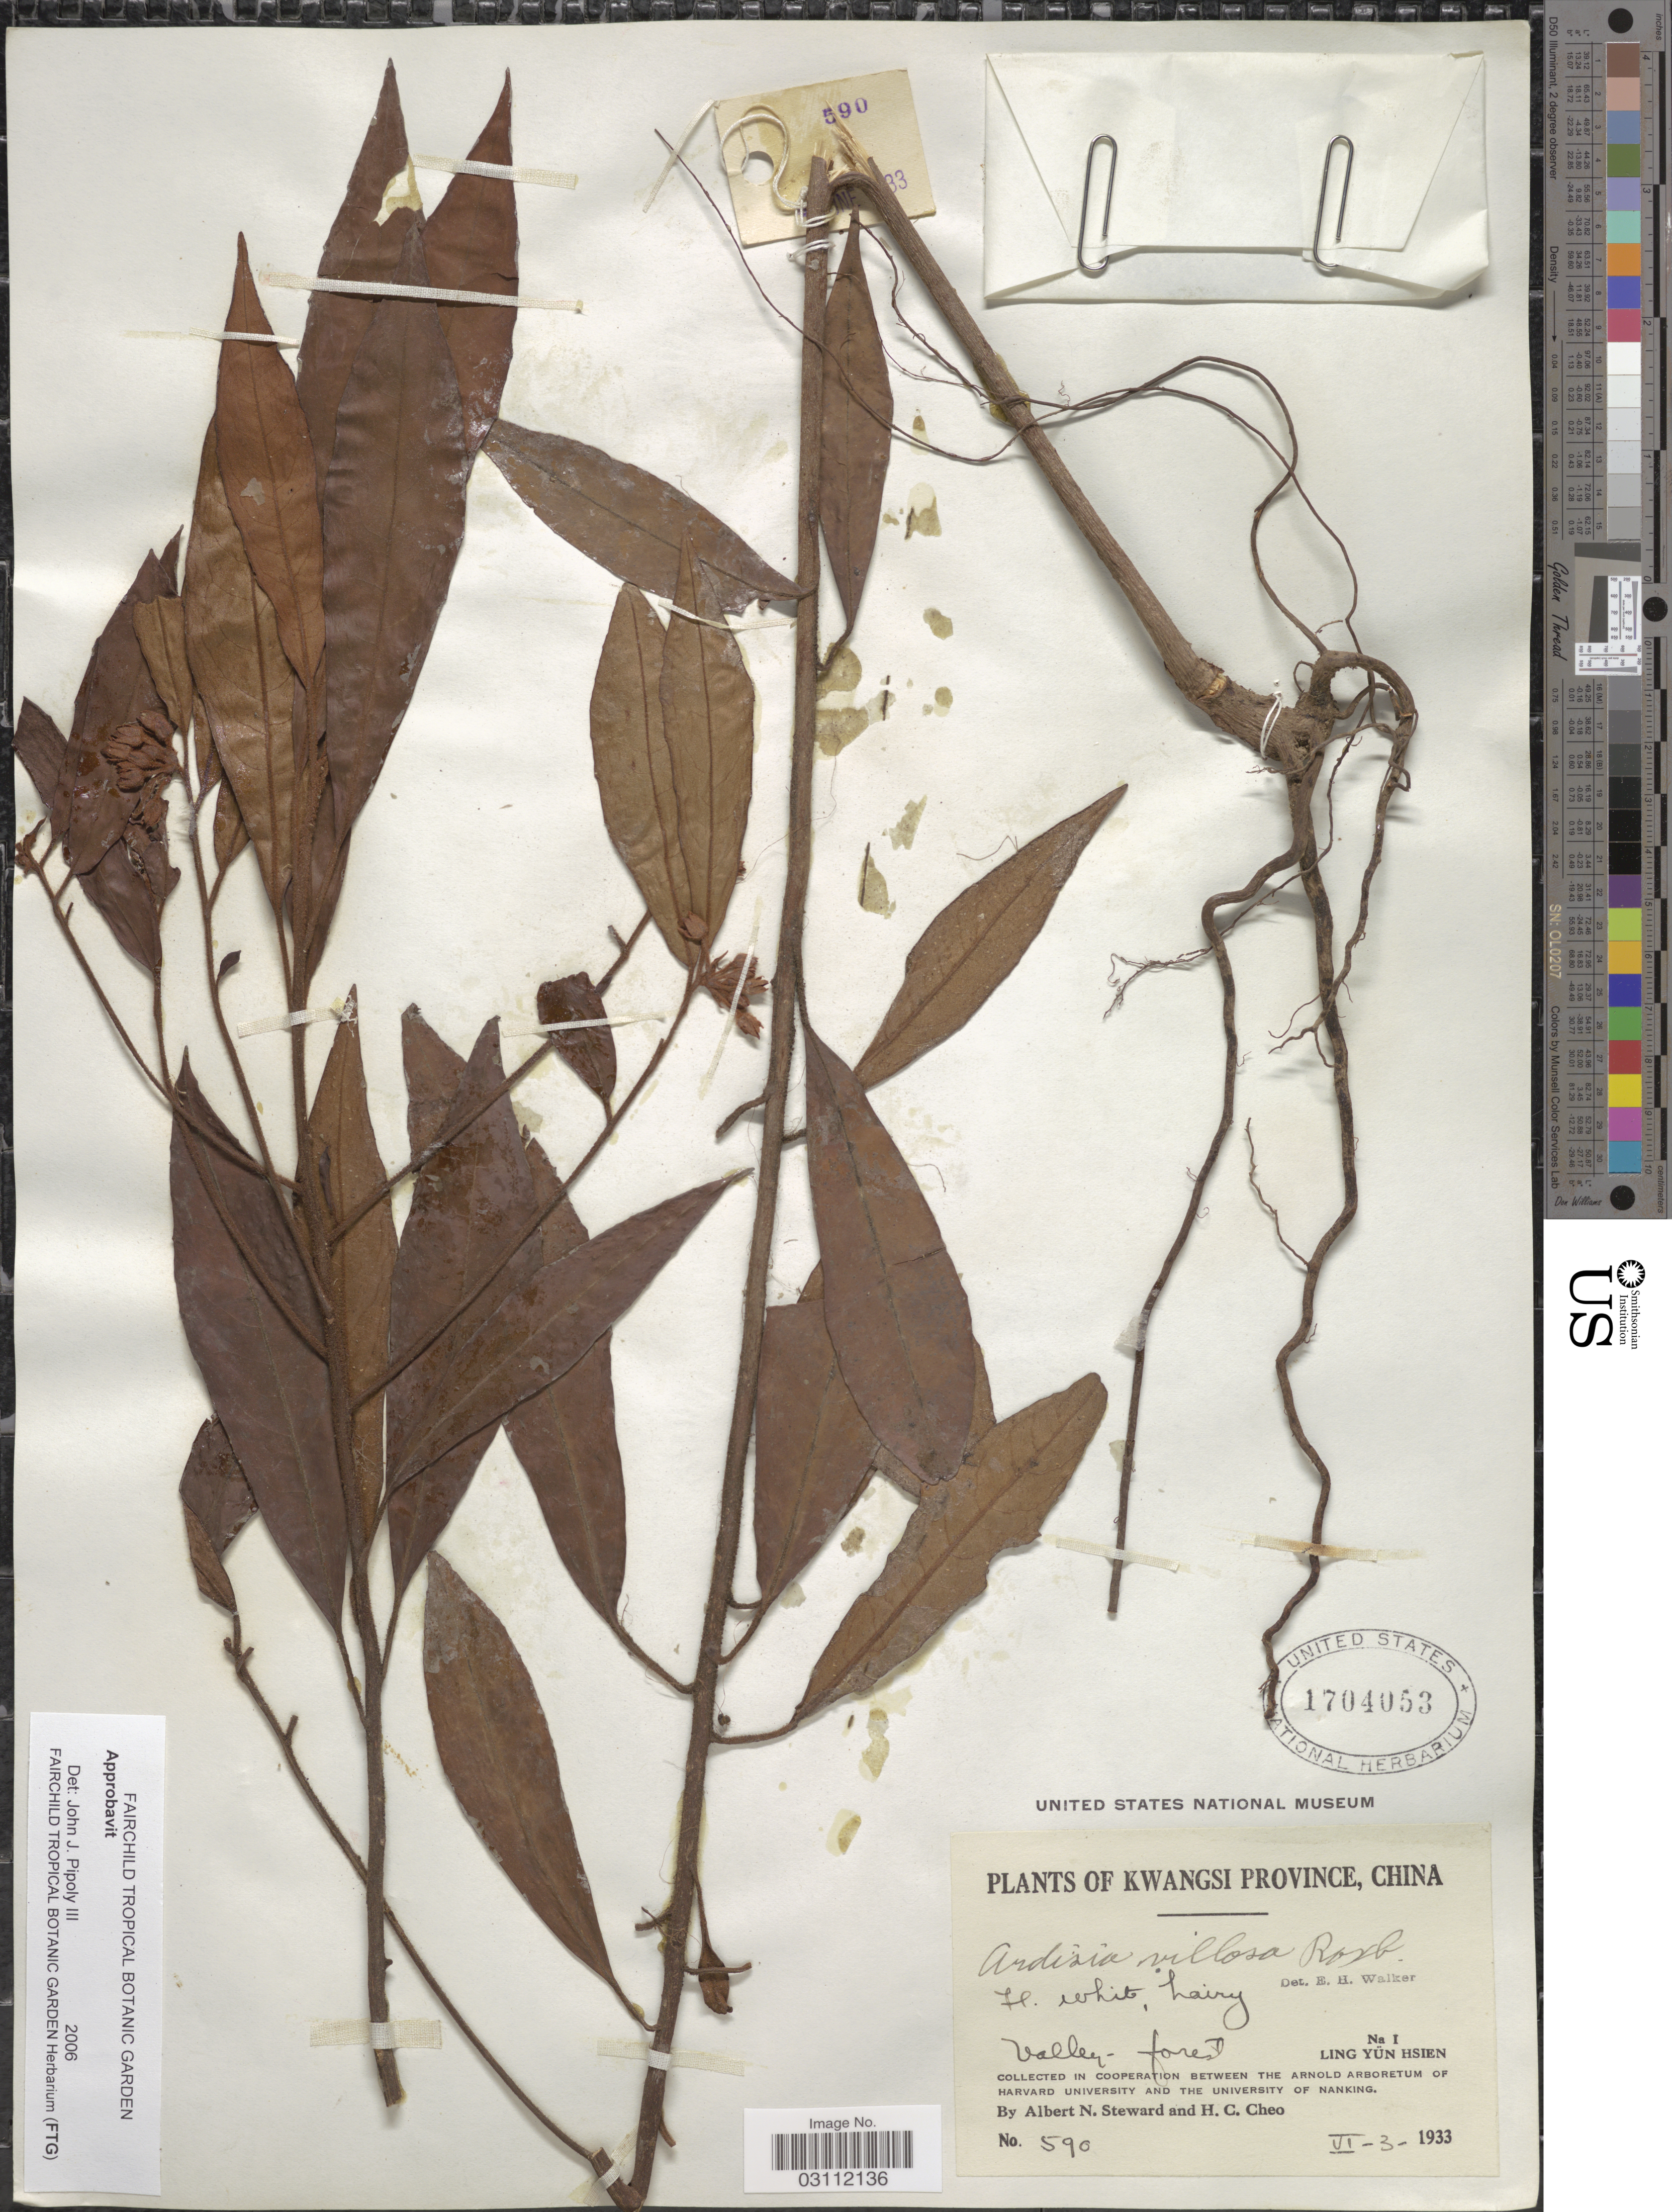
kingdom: Plantae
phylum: Tracheophyta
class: Magnoliopsida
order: Ericales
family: Primulaceae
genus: Ardisia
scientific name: Ardisia villosa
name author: Roxb.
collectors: A. N. Steward & H. Cheo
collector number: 590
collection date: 1933-06-03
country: China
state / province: Guangxi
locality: Kwangsi Province, Ling Yün Hsien.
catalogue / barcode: US 1704053